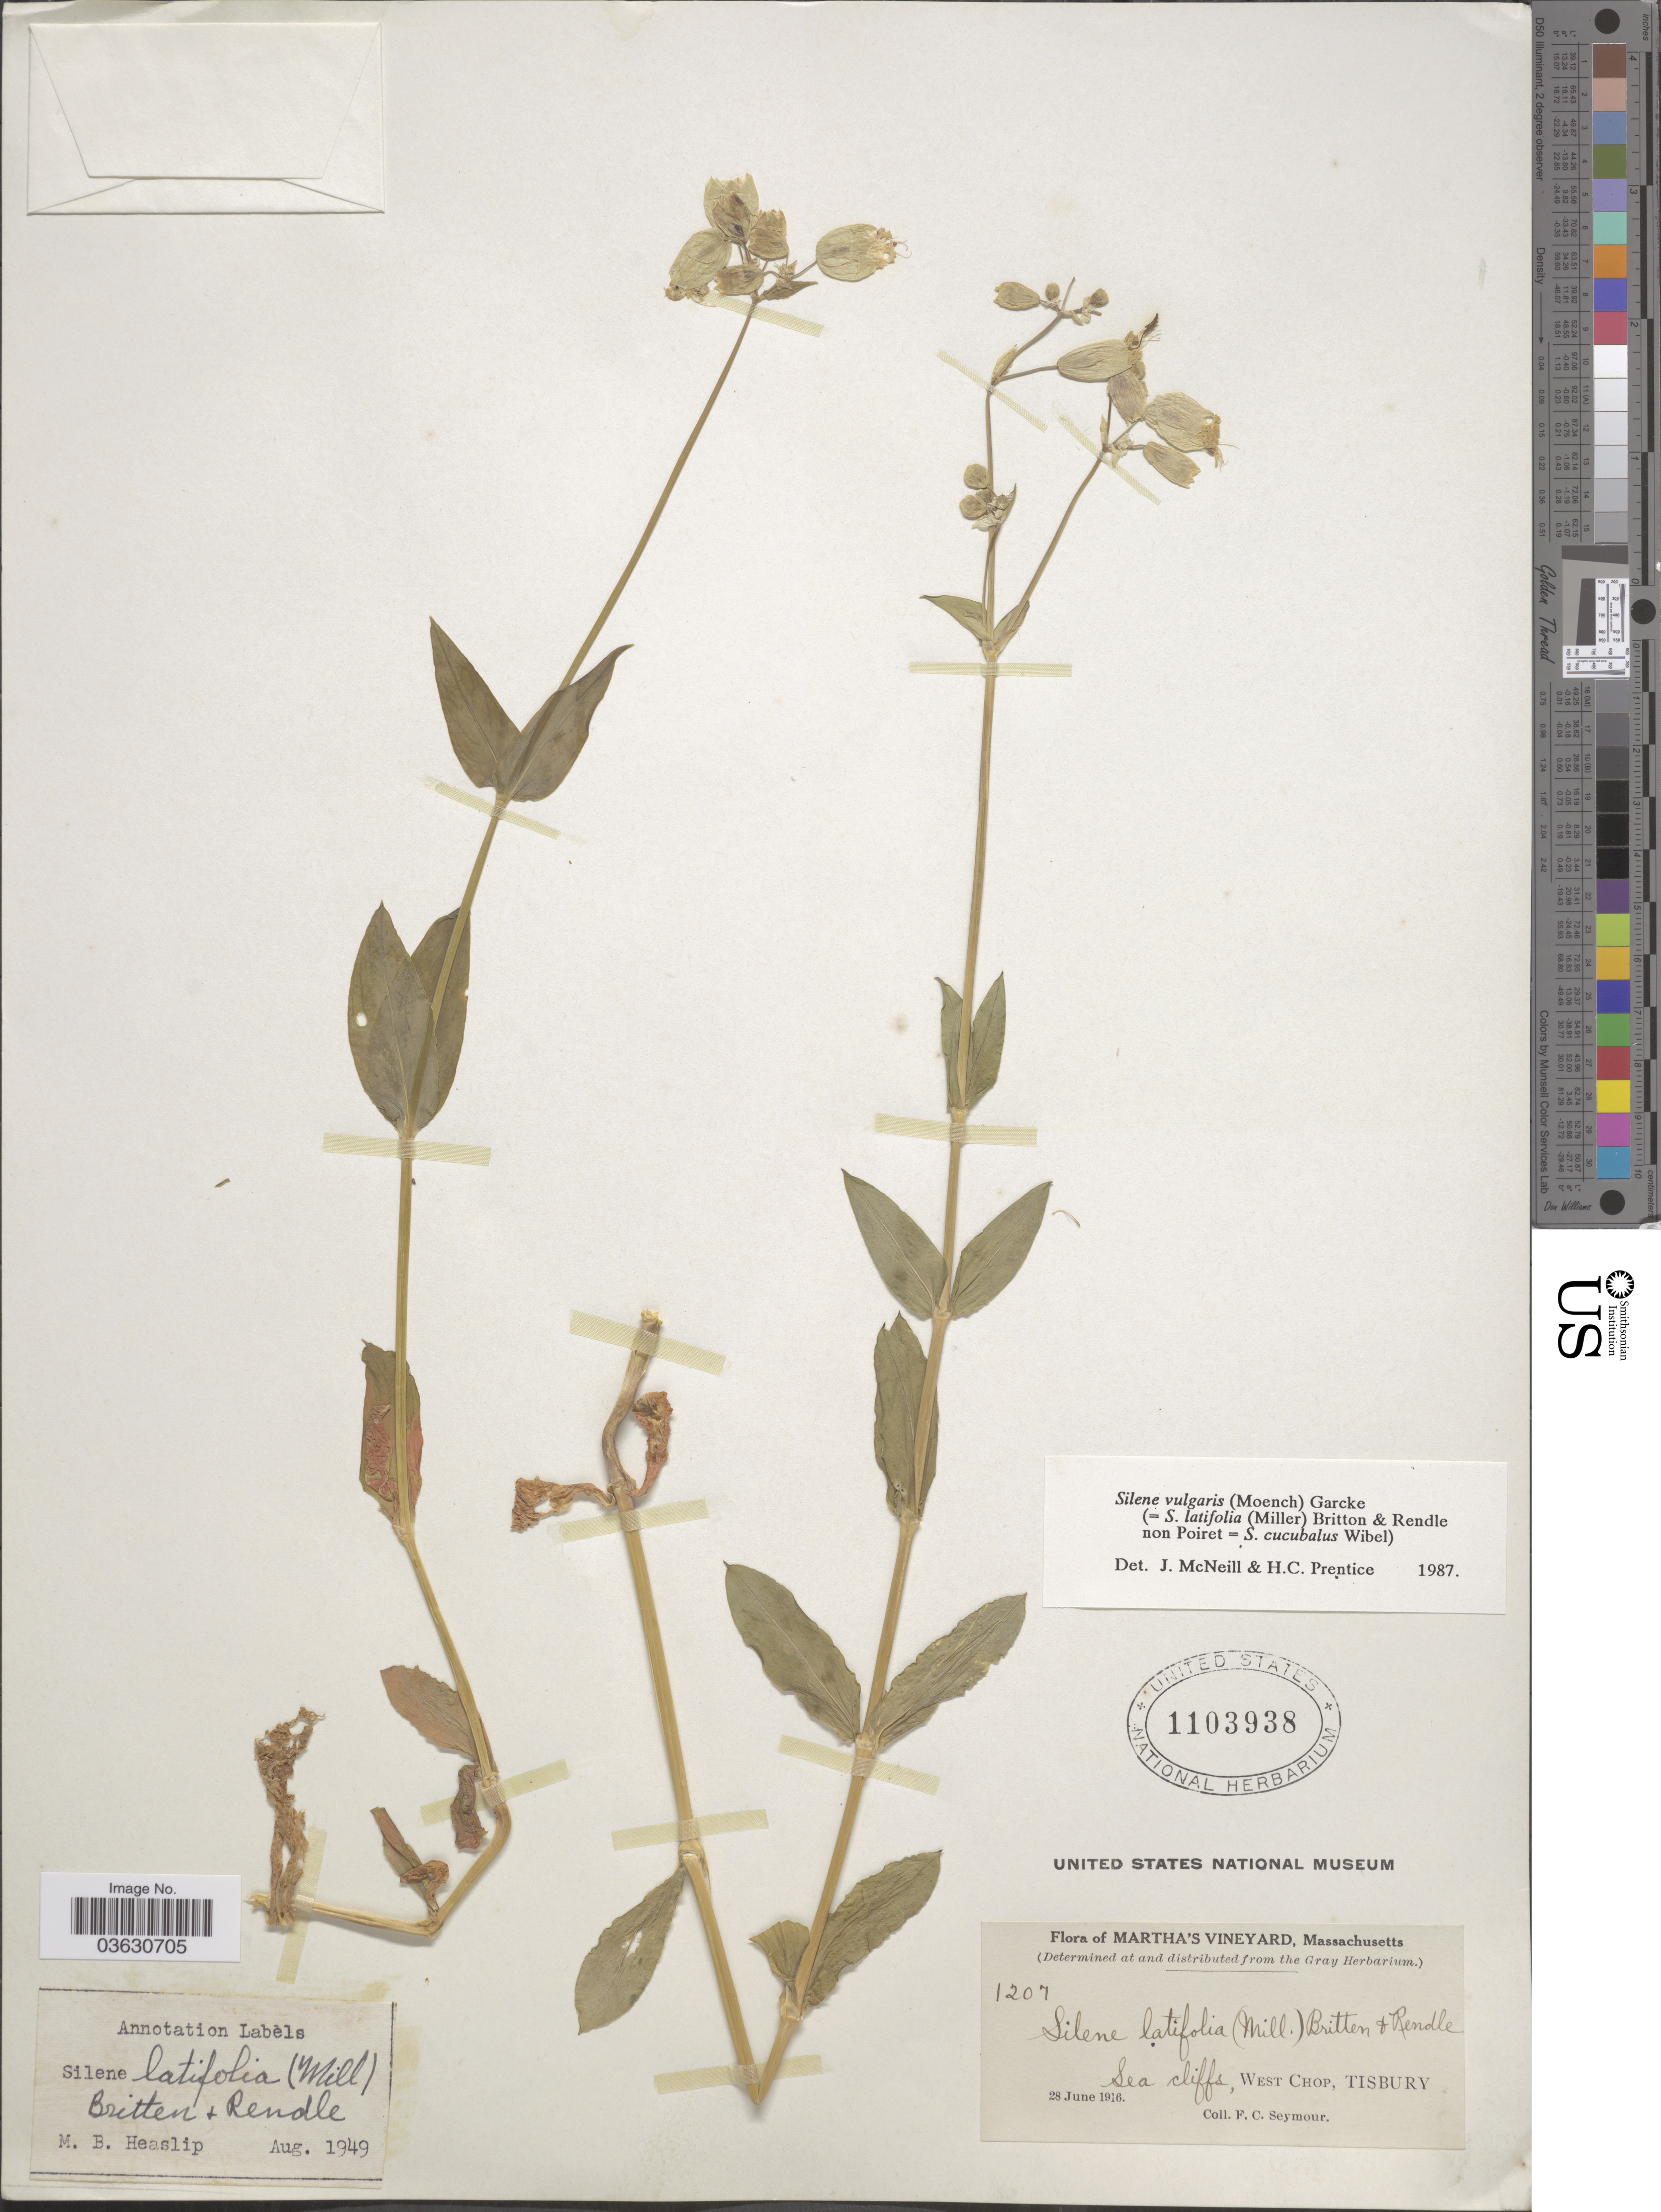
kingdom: Plantae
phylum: Tracheophyta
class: Magnoliopsida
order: Caryophyllales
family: Caryophyllaceae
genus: Silene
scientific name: Silene cucubalus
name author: L.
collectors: F. C. Seymour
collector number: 1207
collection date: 1916-06-28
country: United States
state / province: Massachusetts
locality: Martha's Vineyard. Sea cliffs, West Chop, Tisbury.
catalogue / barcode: US 1103938